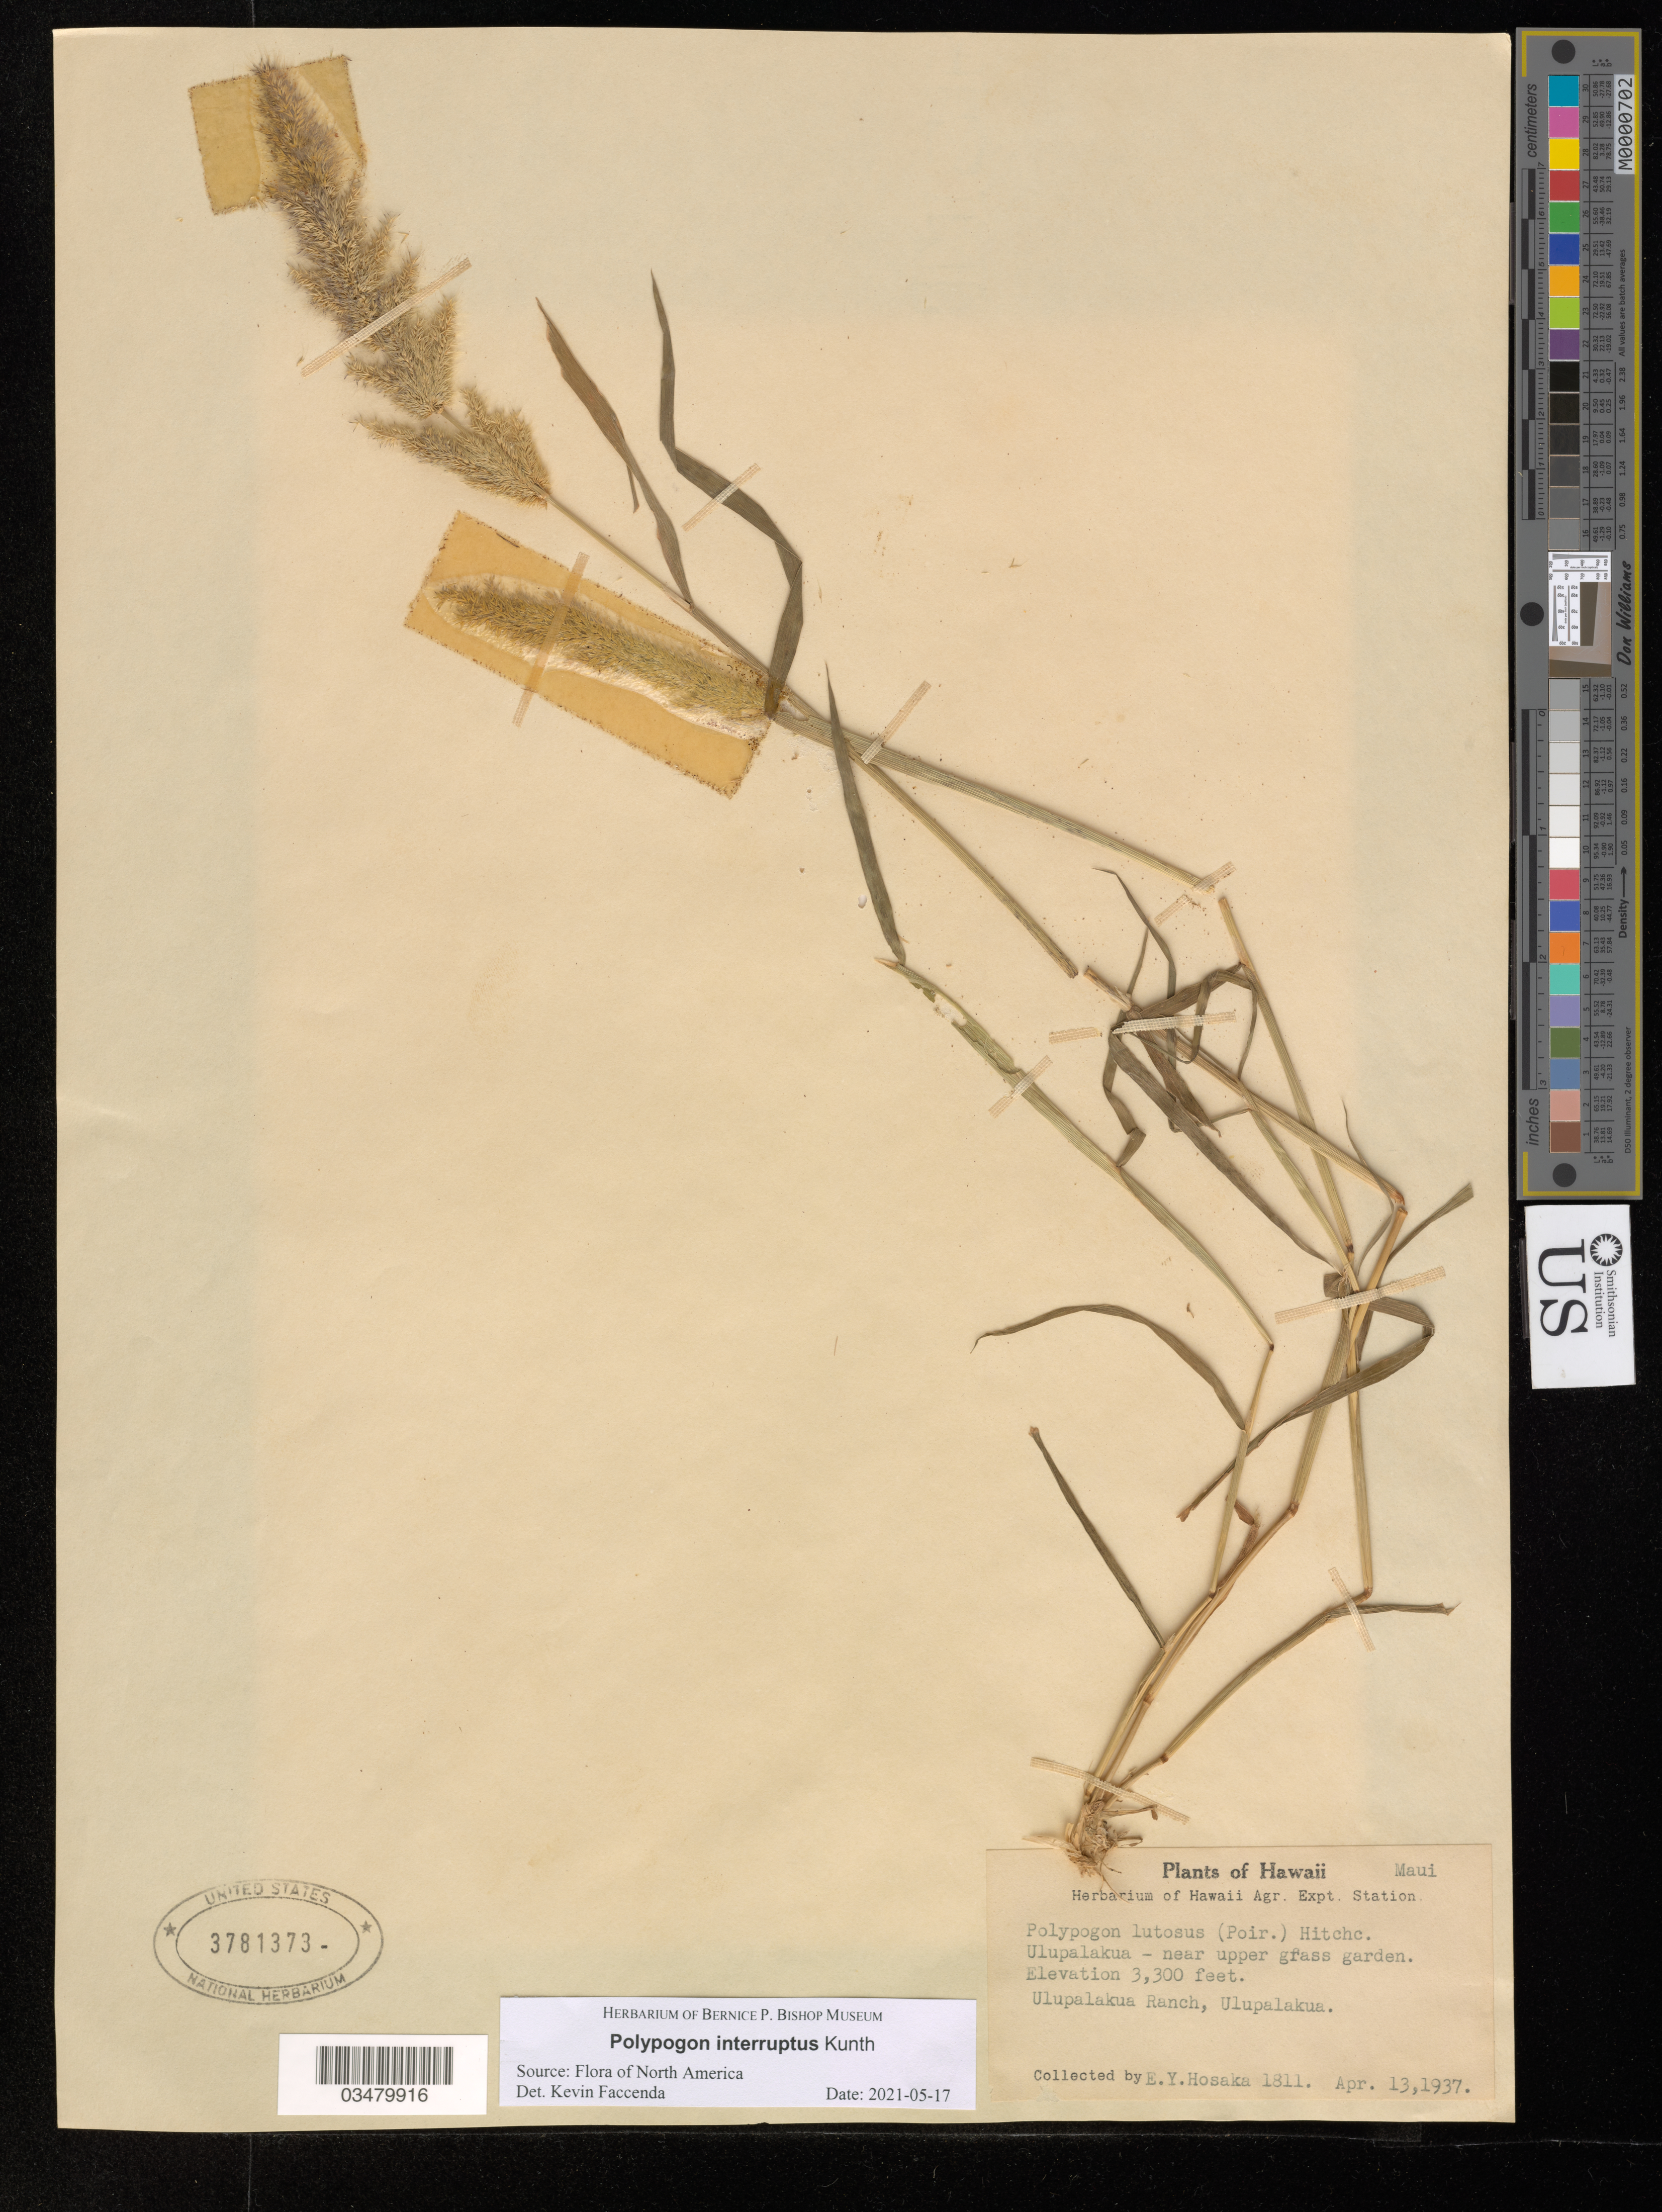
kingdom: Plantae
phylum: Tracheophyta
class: Liliopsida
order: Poales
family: Poaceae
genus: Polypogon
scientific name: Polypogon fugax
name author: Nees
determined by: Faccenda, K.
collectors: E. Y. Hosaka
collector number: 1811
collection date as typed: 13 Apr 1937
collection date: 1937-04-13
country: United States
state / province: Hawaii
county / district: Maui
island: Maui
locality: Makawao, Ulapalakua Ranch, near upper grass garden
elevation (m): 1006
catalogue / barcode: US 3781373